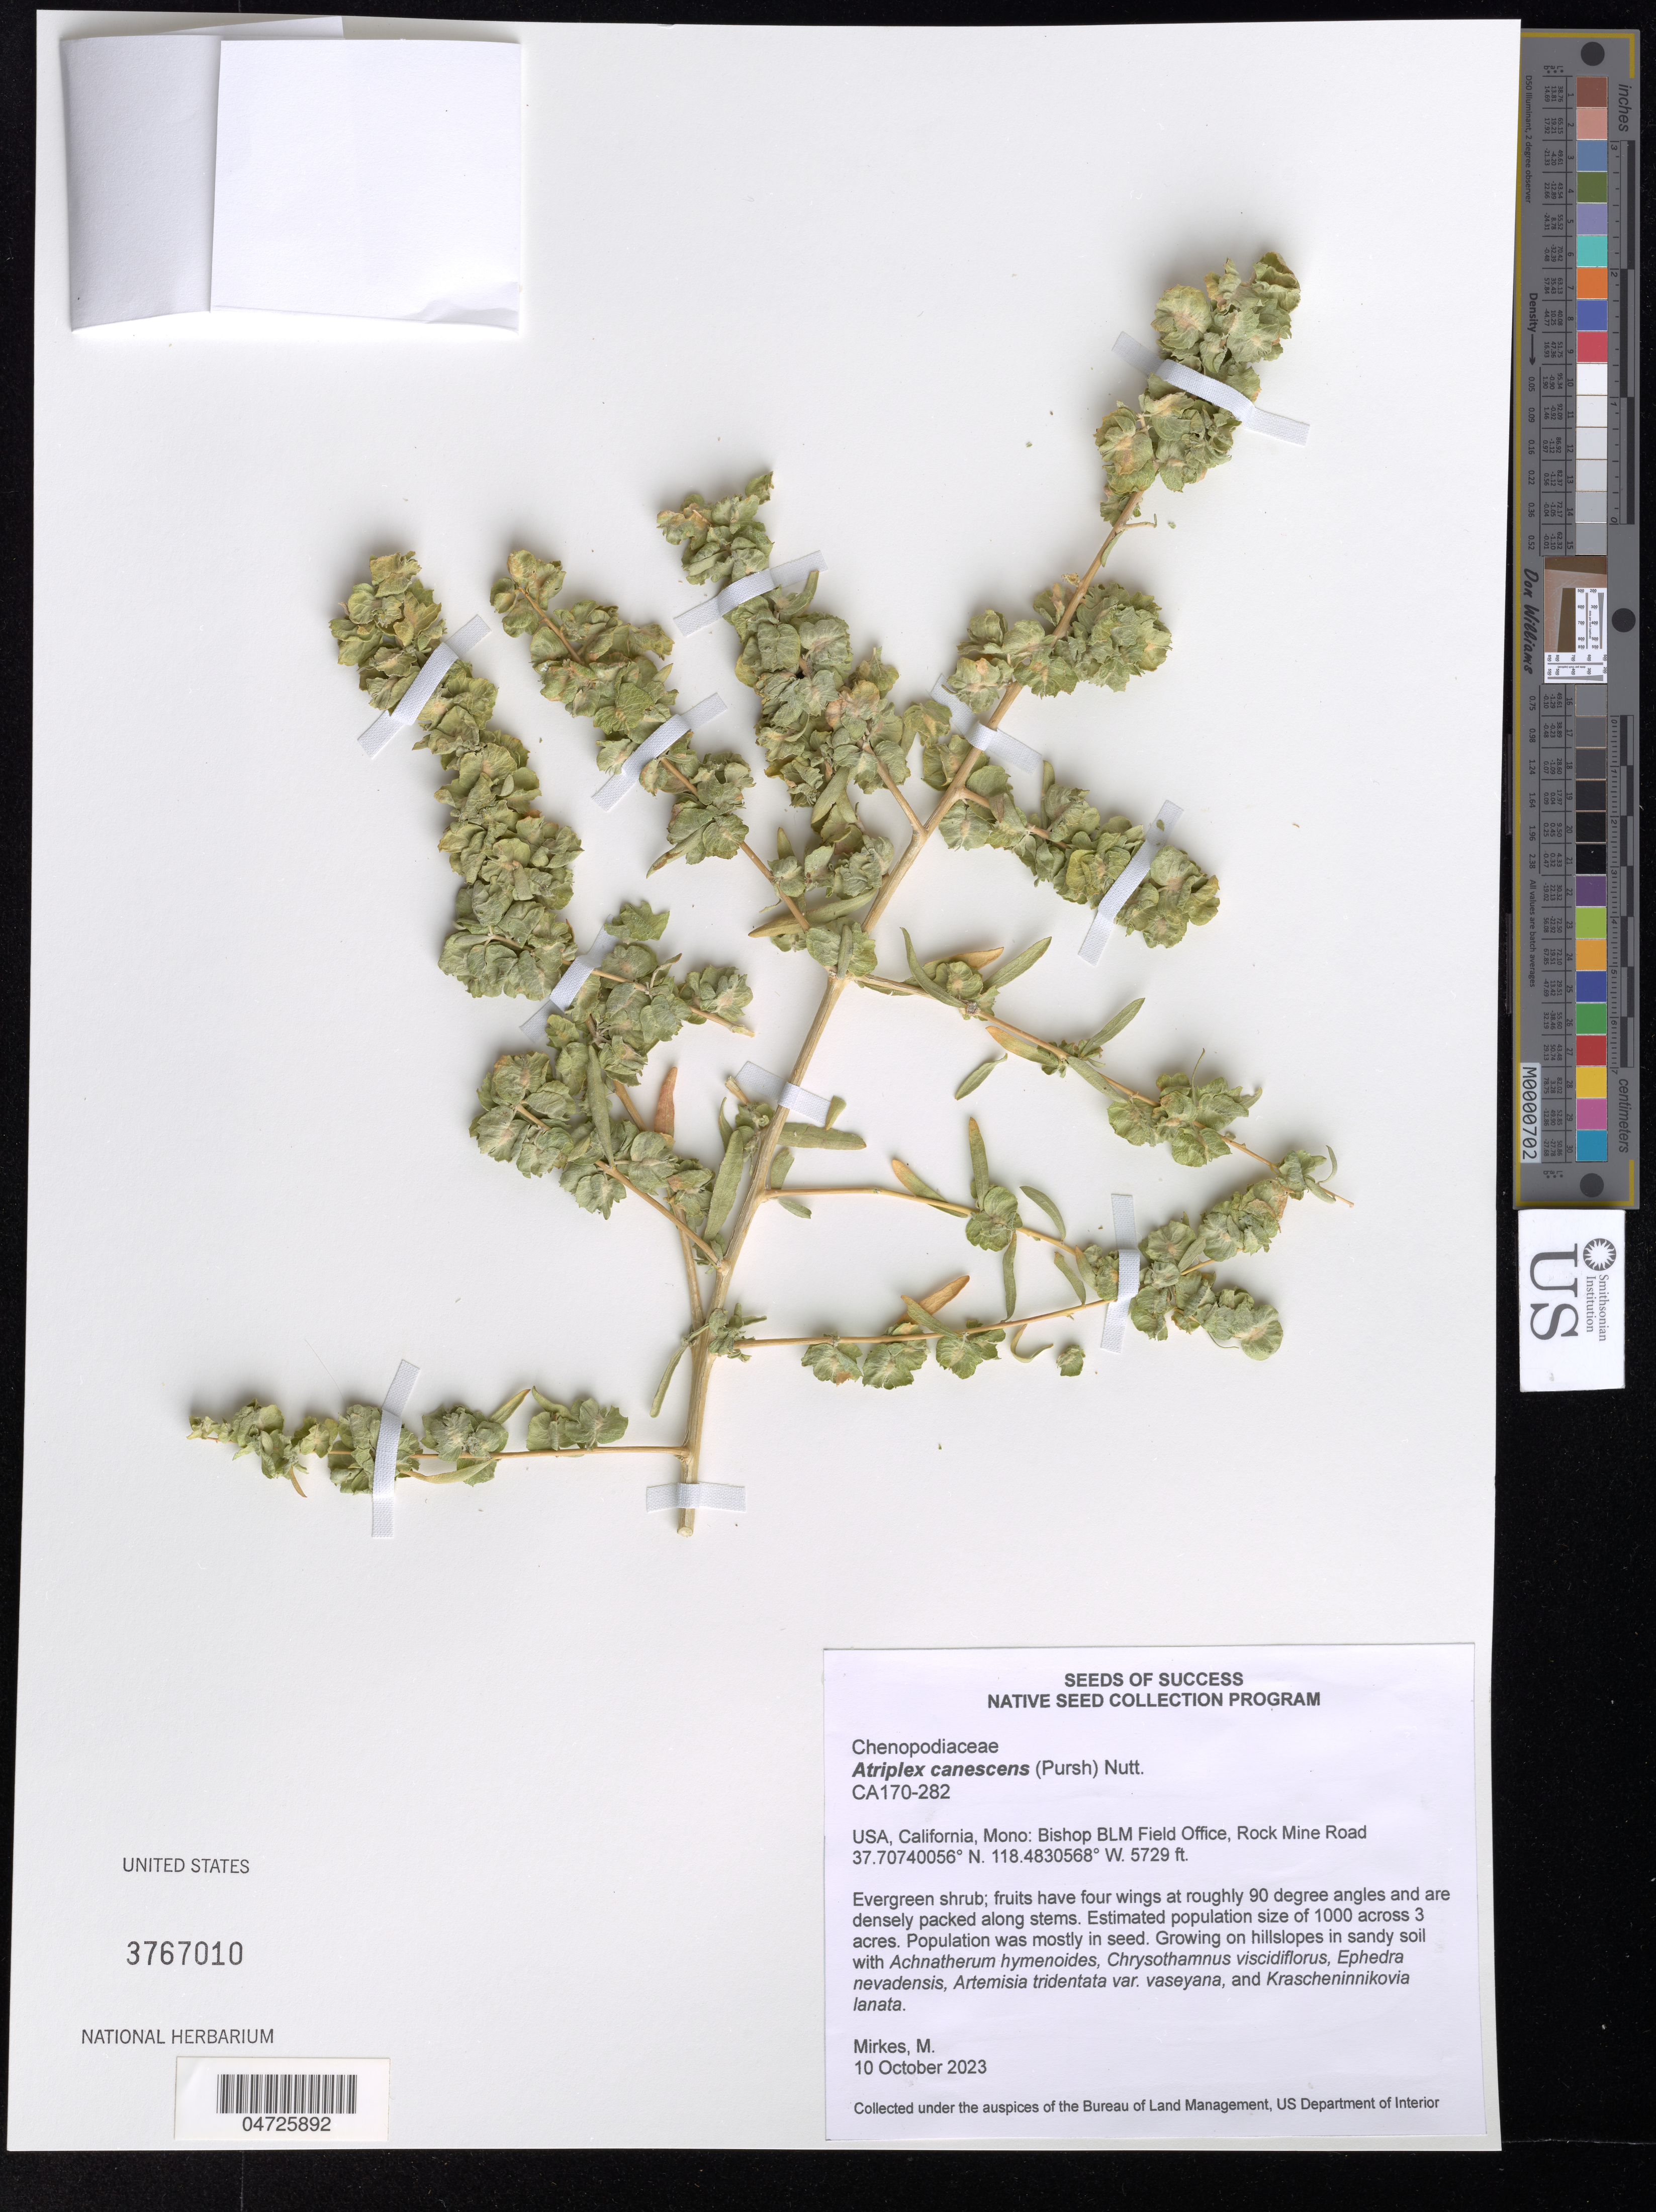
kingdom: Plantae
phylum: Tracheophyta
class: Magnoliopsida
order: Caryophyllales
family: Amaranthaceae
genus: Atriplex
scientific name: Atriplex canescens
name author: (Pursh) Nutt.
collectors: M. Mirkes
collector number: CA170-282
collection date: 2023-10-10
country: United States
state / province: California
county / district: Mono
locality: Mono: Bishop BLM Field Office, Rock Mine Road.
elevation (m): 1746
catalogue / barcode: US 3767010